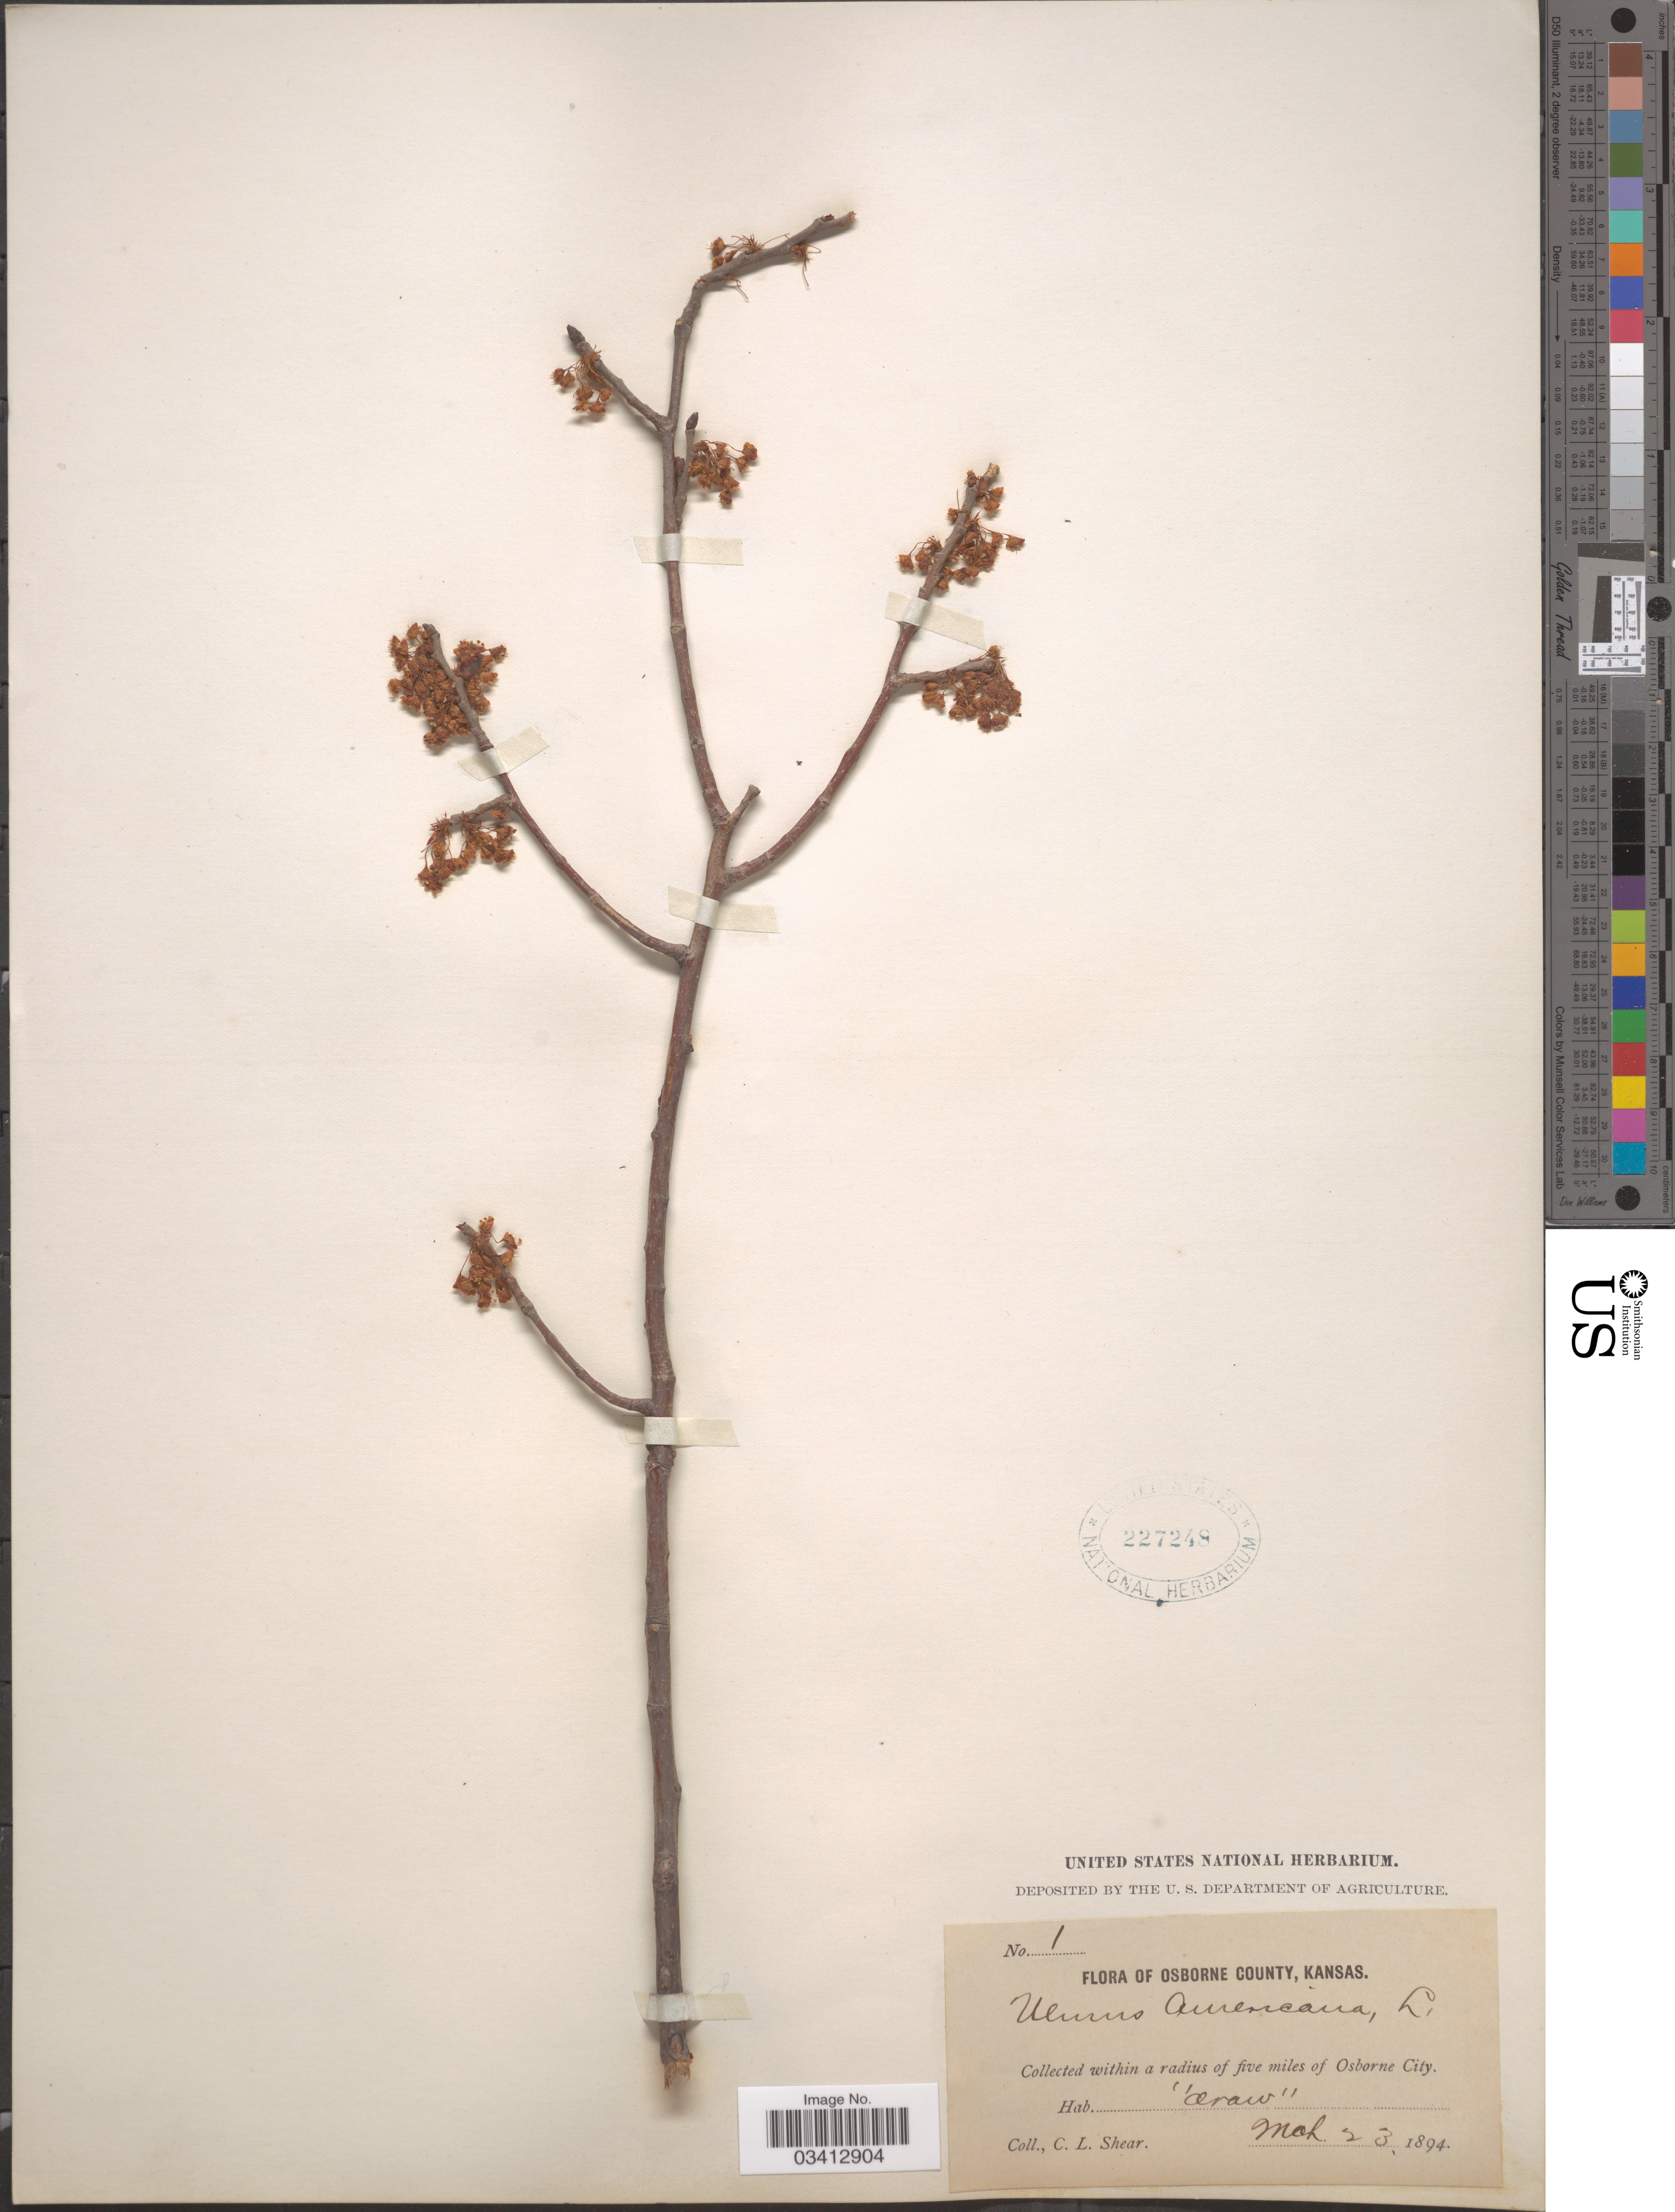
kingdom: Plantae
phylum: Tracheophyta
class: Magnoliopsida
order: Rosales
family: Ulmaceae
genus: Ulmus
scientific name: Ulmus americana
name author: L.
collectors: C. L. Shear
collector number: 1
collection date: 1894-03-23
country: United States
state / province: Kansas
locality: Osborne County. Within a radius of five miles of Osborne City.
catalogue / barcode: US 227248